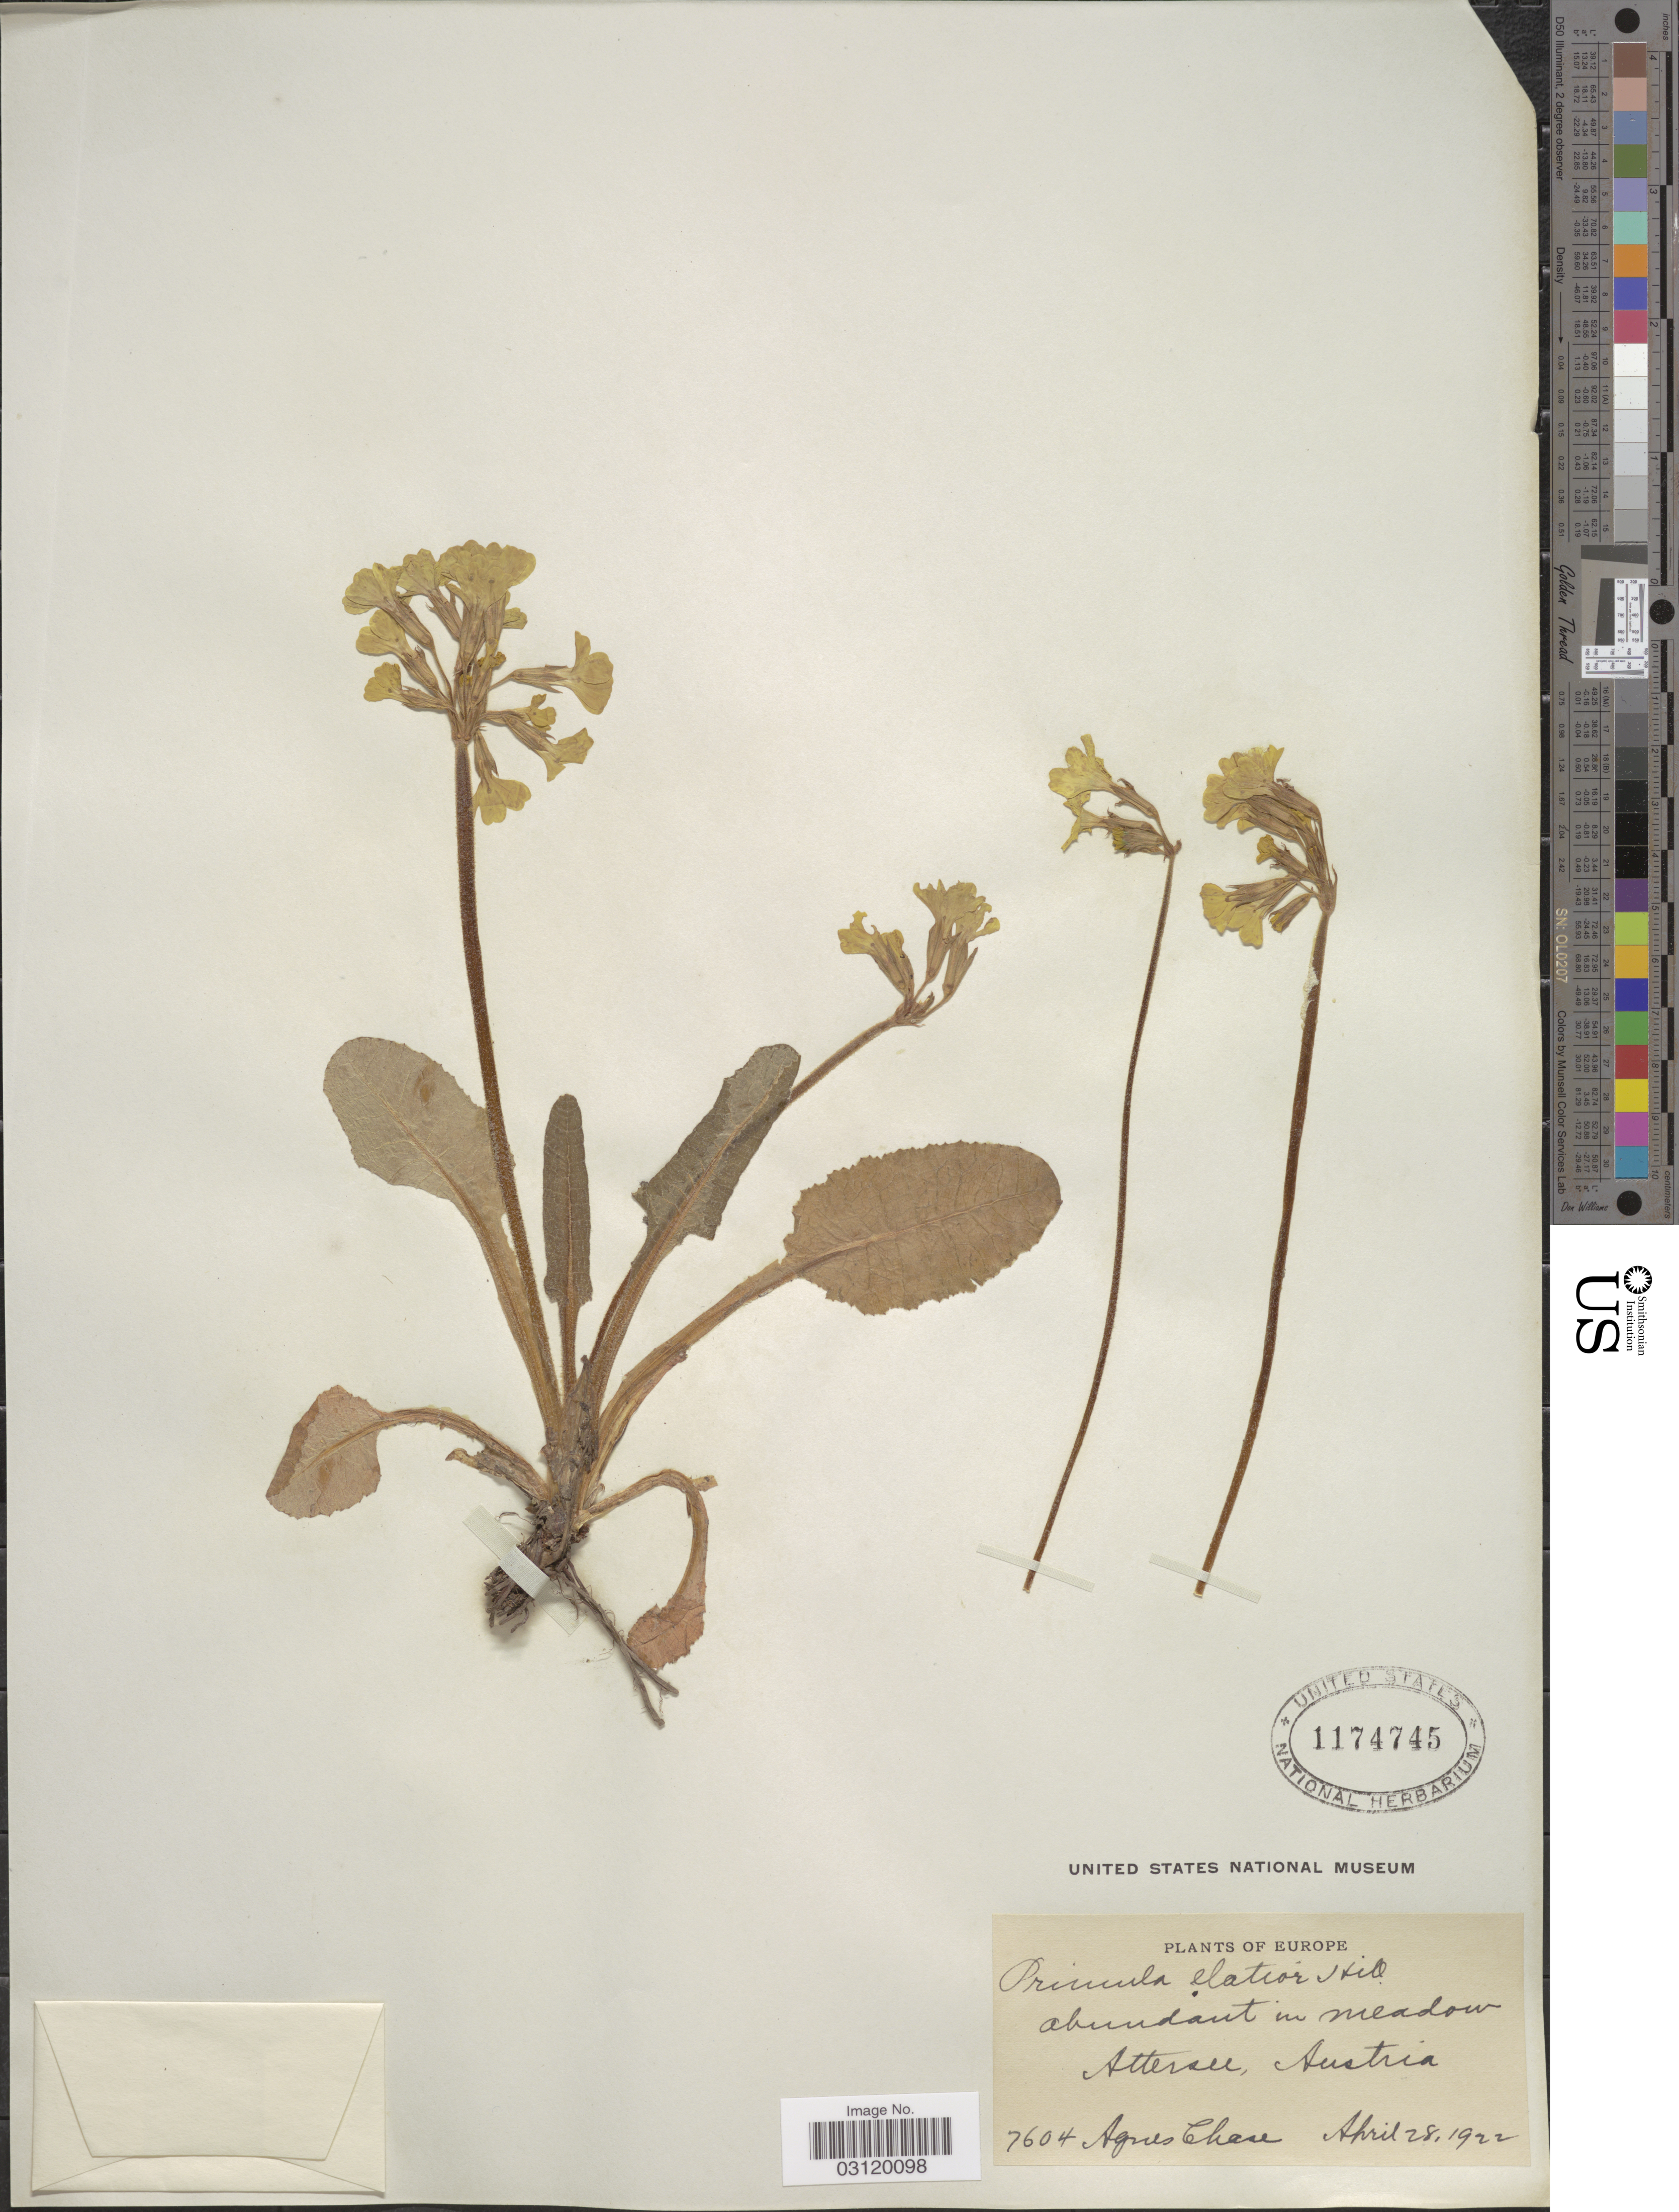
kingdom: Plantae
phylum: Tracheophyta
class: Magnoliopsida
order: Ericales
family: Primulaceae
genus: Primula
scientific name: Primula elatior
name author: (L.) Hill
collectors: A. Chase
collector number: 7604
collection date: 1922-04-28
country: Austria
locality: Attersee.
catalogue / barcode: US 1174745